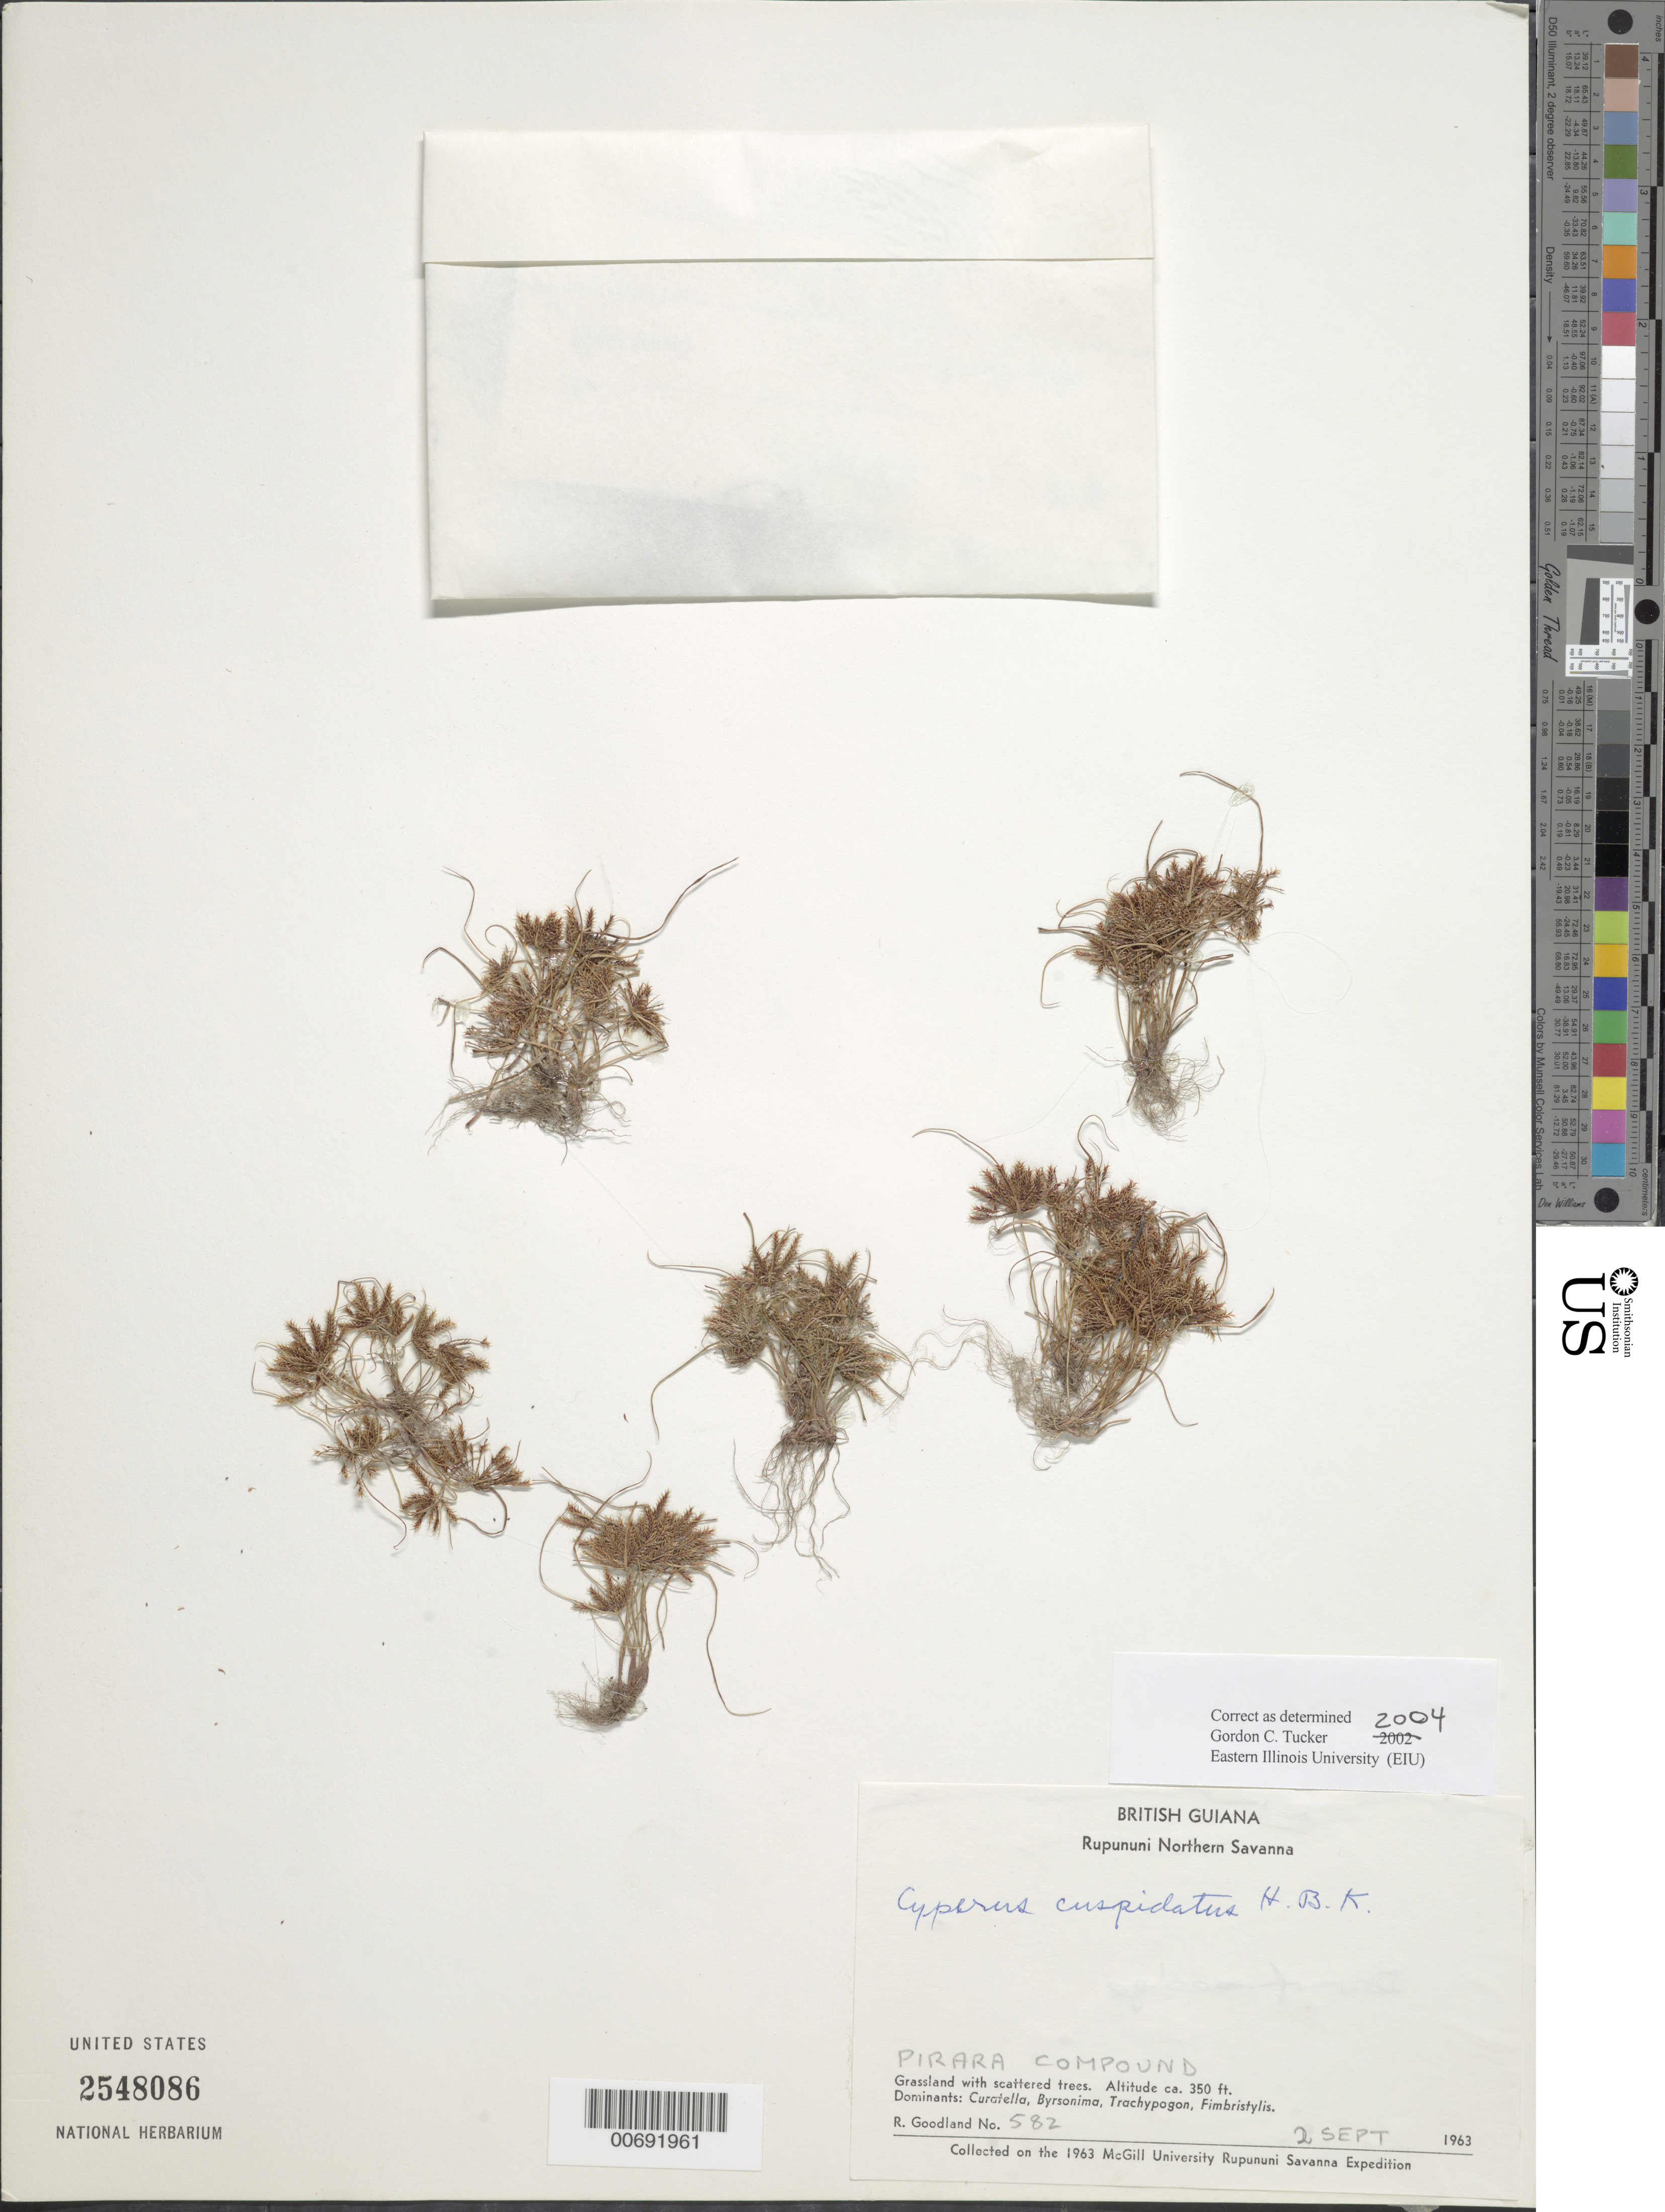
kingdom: Plantae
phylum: Tracheophyta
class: Liliopsida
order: Poales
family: Cyperaceae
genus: Cyperus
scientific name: Cyperus cuspidatus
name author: Kunth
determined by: Tucker, G. C.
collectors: R. Goodland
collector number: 582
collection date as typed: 2-Sep-63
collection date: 1963-09-02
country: Guyana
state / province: U. Takutu-U. Essequibo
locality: Rupununi Northern Savanna, Pirara compound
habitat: Grassland with scattered trees. Dominants: Curatella, Byrsonima, Trachypogon, Fimbristylis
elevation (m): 107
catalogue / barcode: US 2548086